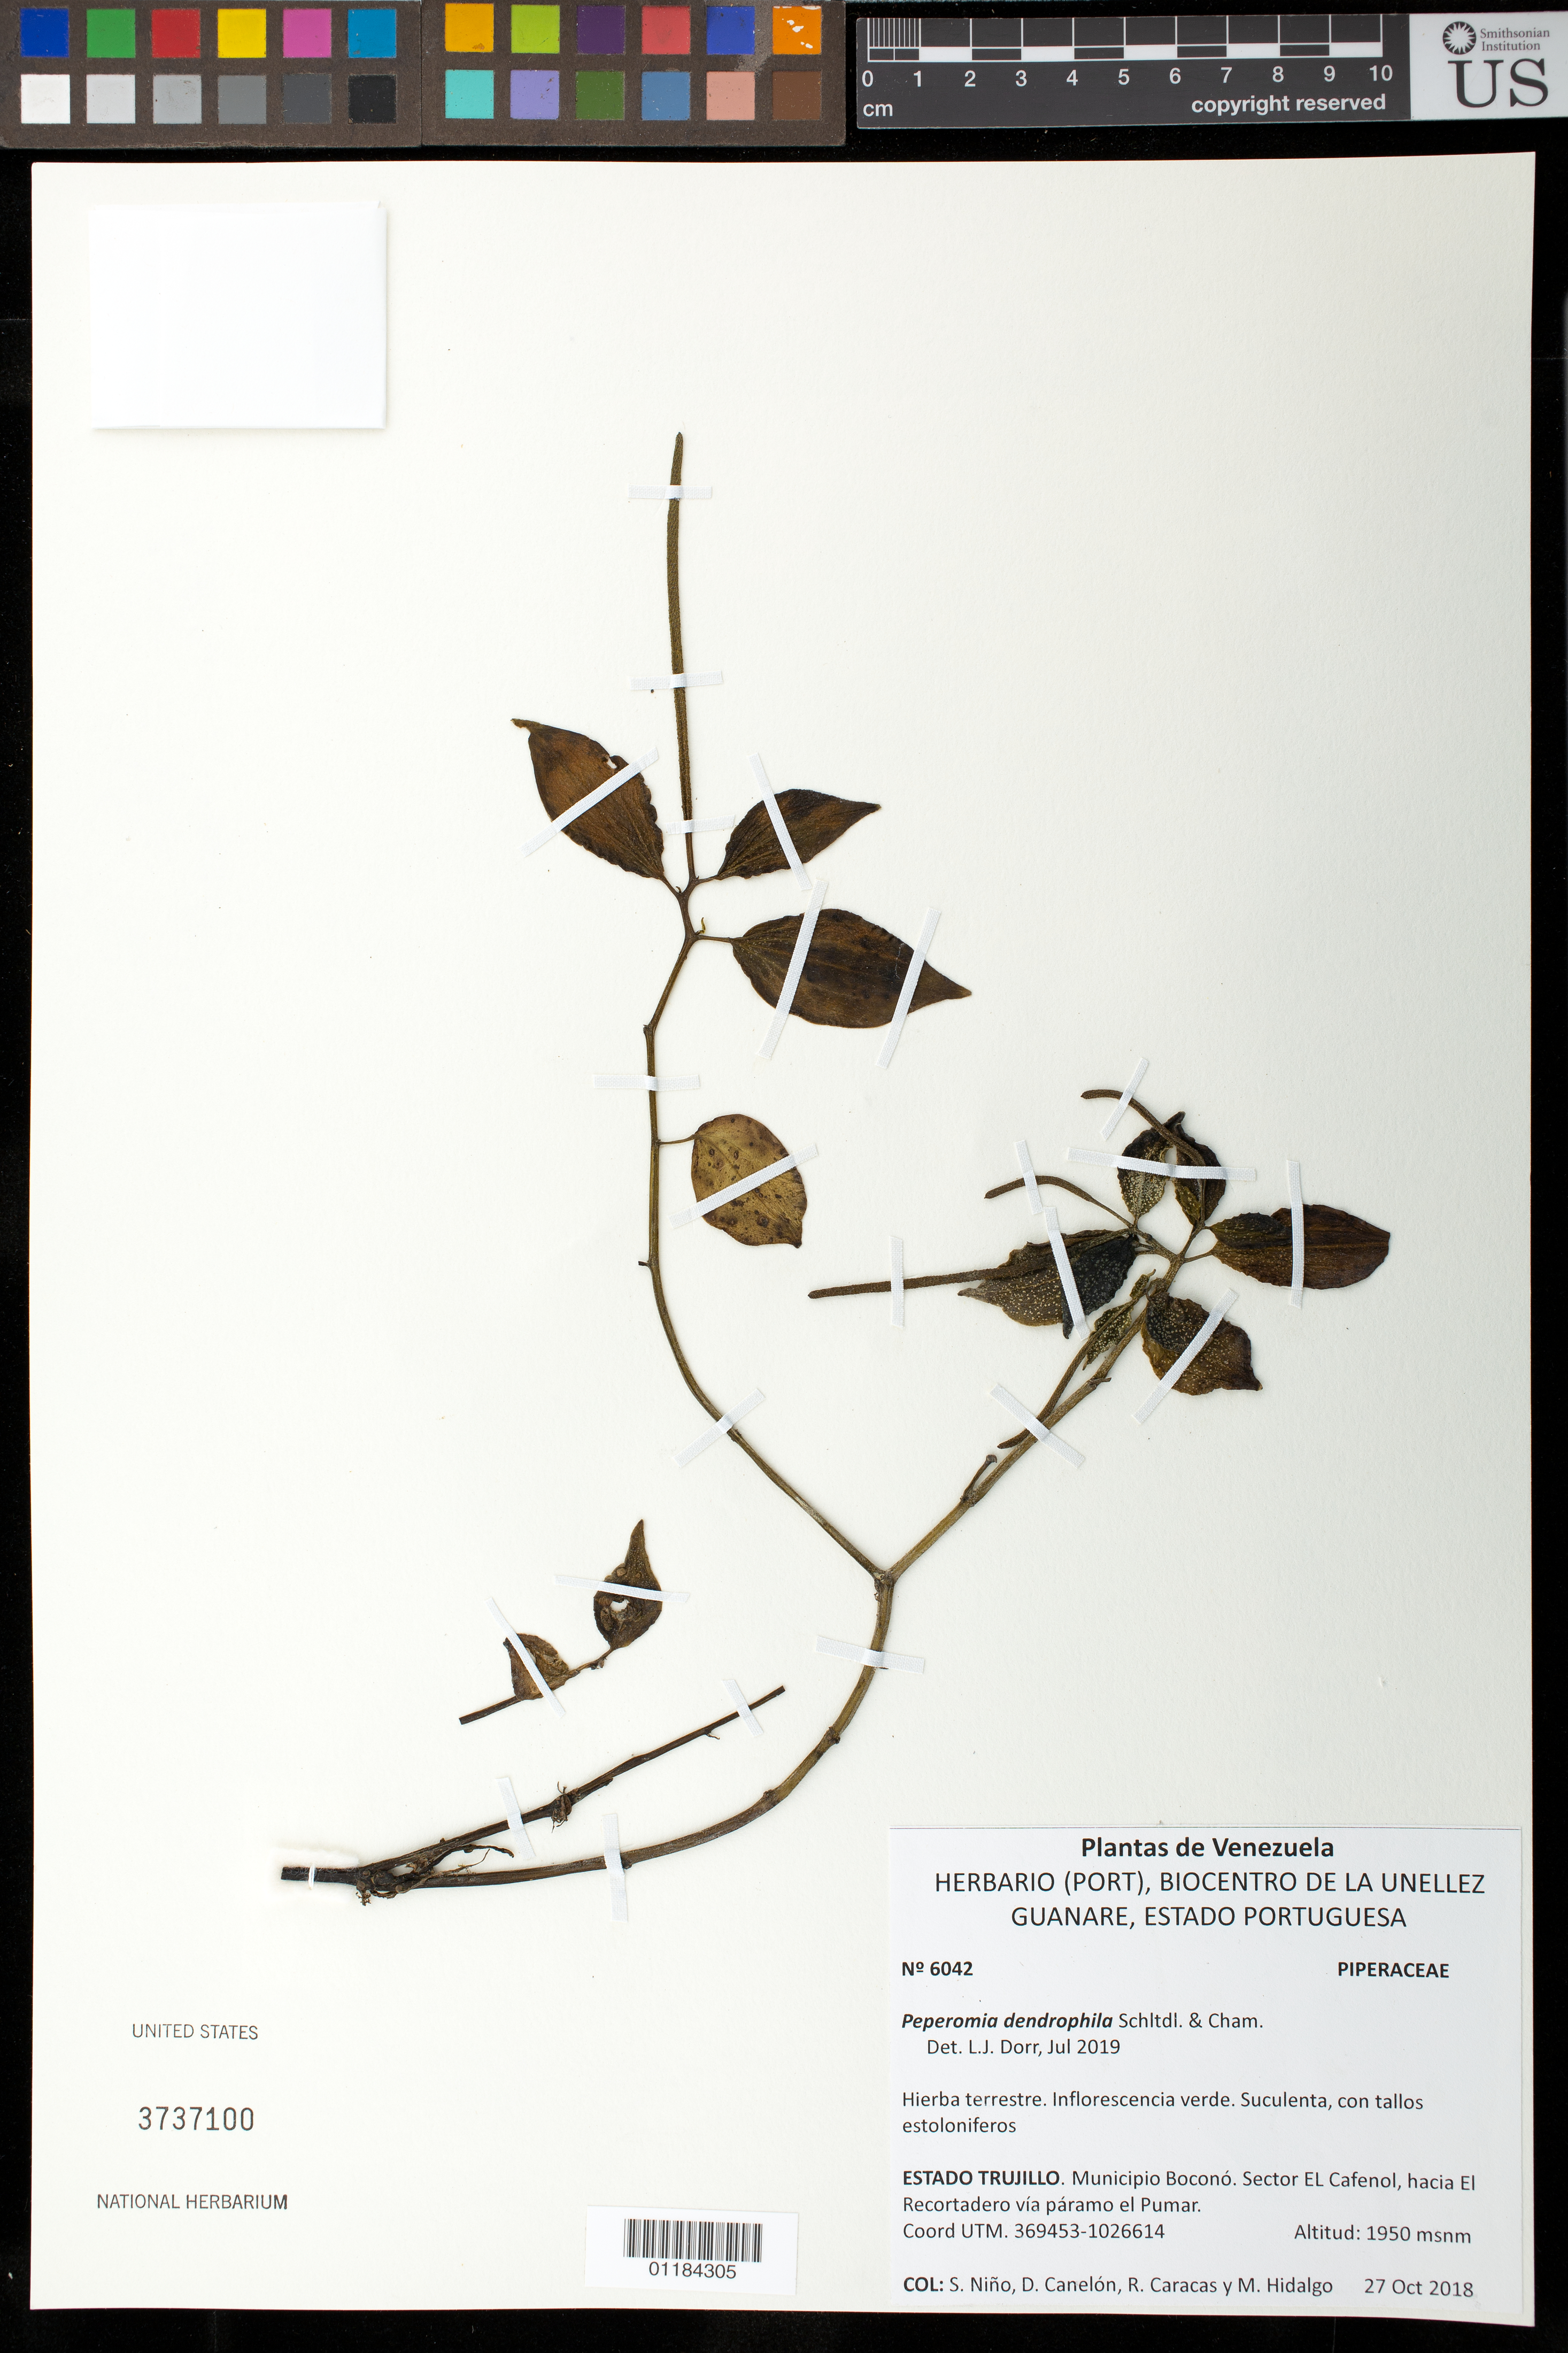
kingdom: Plantae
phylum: Tracheophyta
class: Magnoliopsida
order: Piperales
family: Piperaceae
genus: Peperomia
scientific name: Peperomia san-joseana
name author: C. DC.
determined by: Jiménez, José Estaban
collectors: S. M. Niño, D. Canelón, R. Caracas & M. Hidalgo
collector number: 6042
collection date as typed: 27 de Octubre, 2018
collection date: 2018-10-27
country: Venezuela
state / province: Trujillo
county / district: Boconó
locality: Parque Nacional Guaramacal. Sector El Cafenol, hacia El Recortadero via paramo el Pumar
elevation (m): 1950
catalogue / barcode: US 3737100